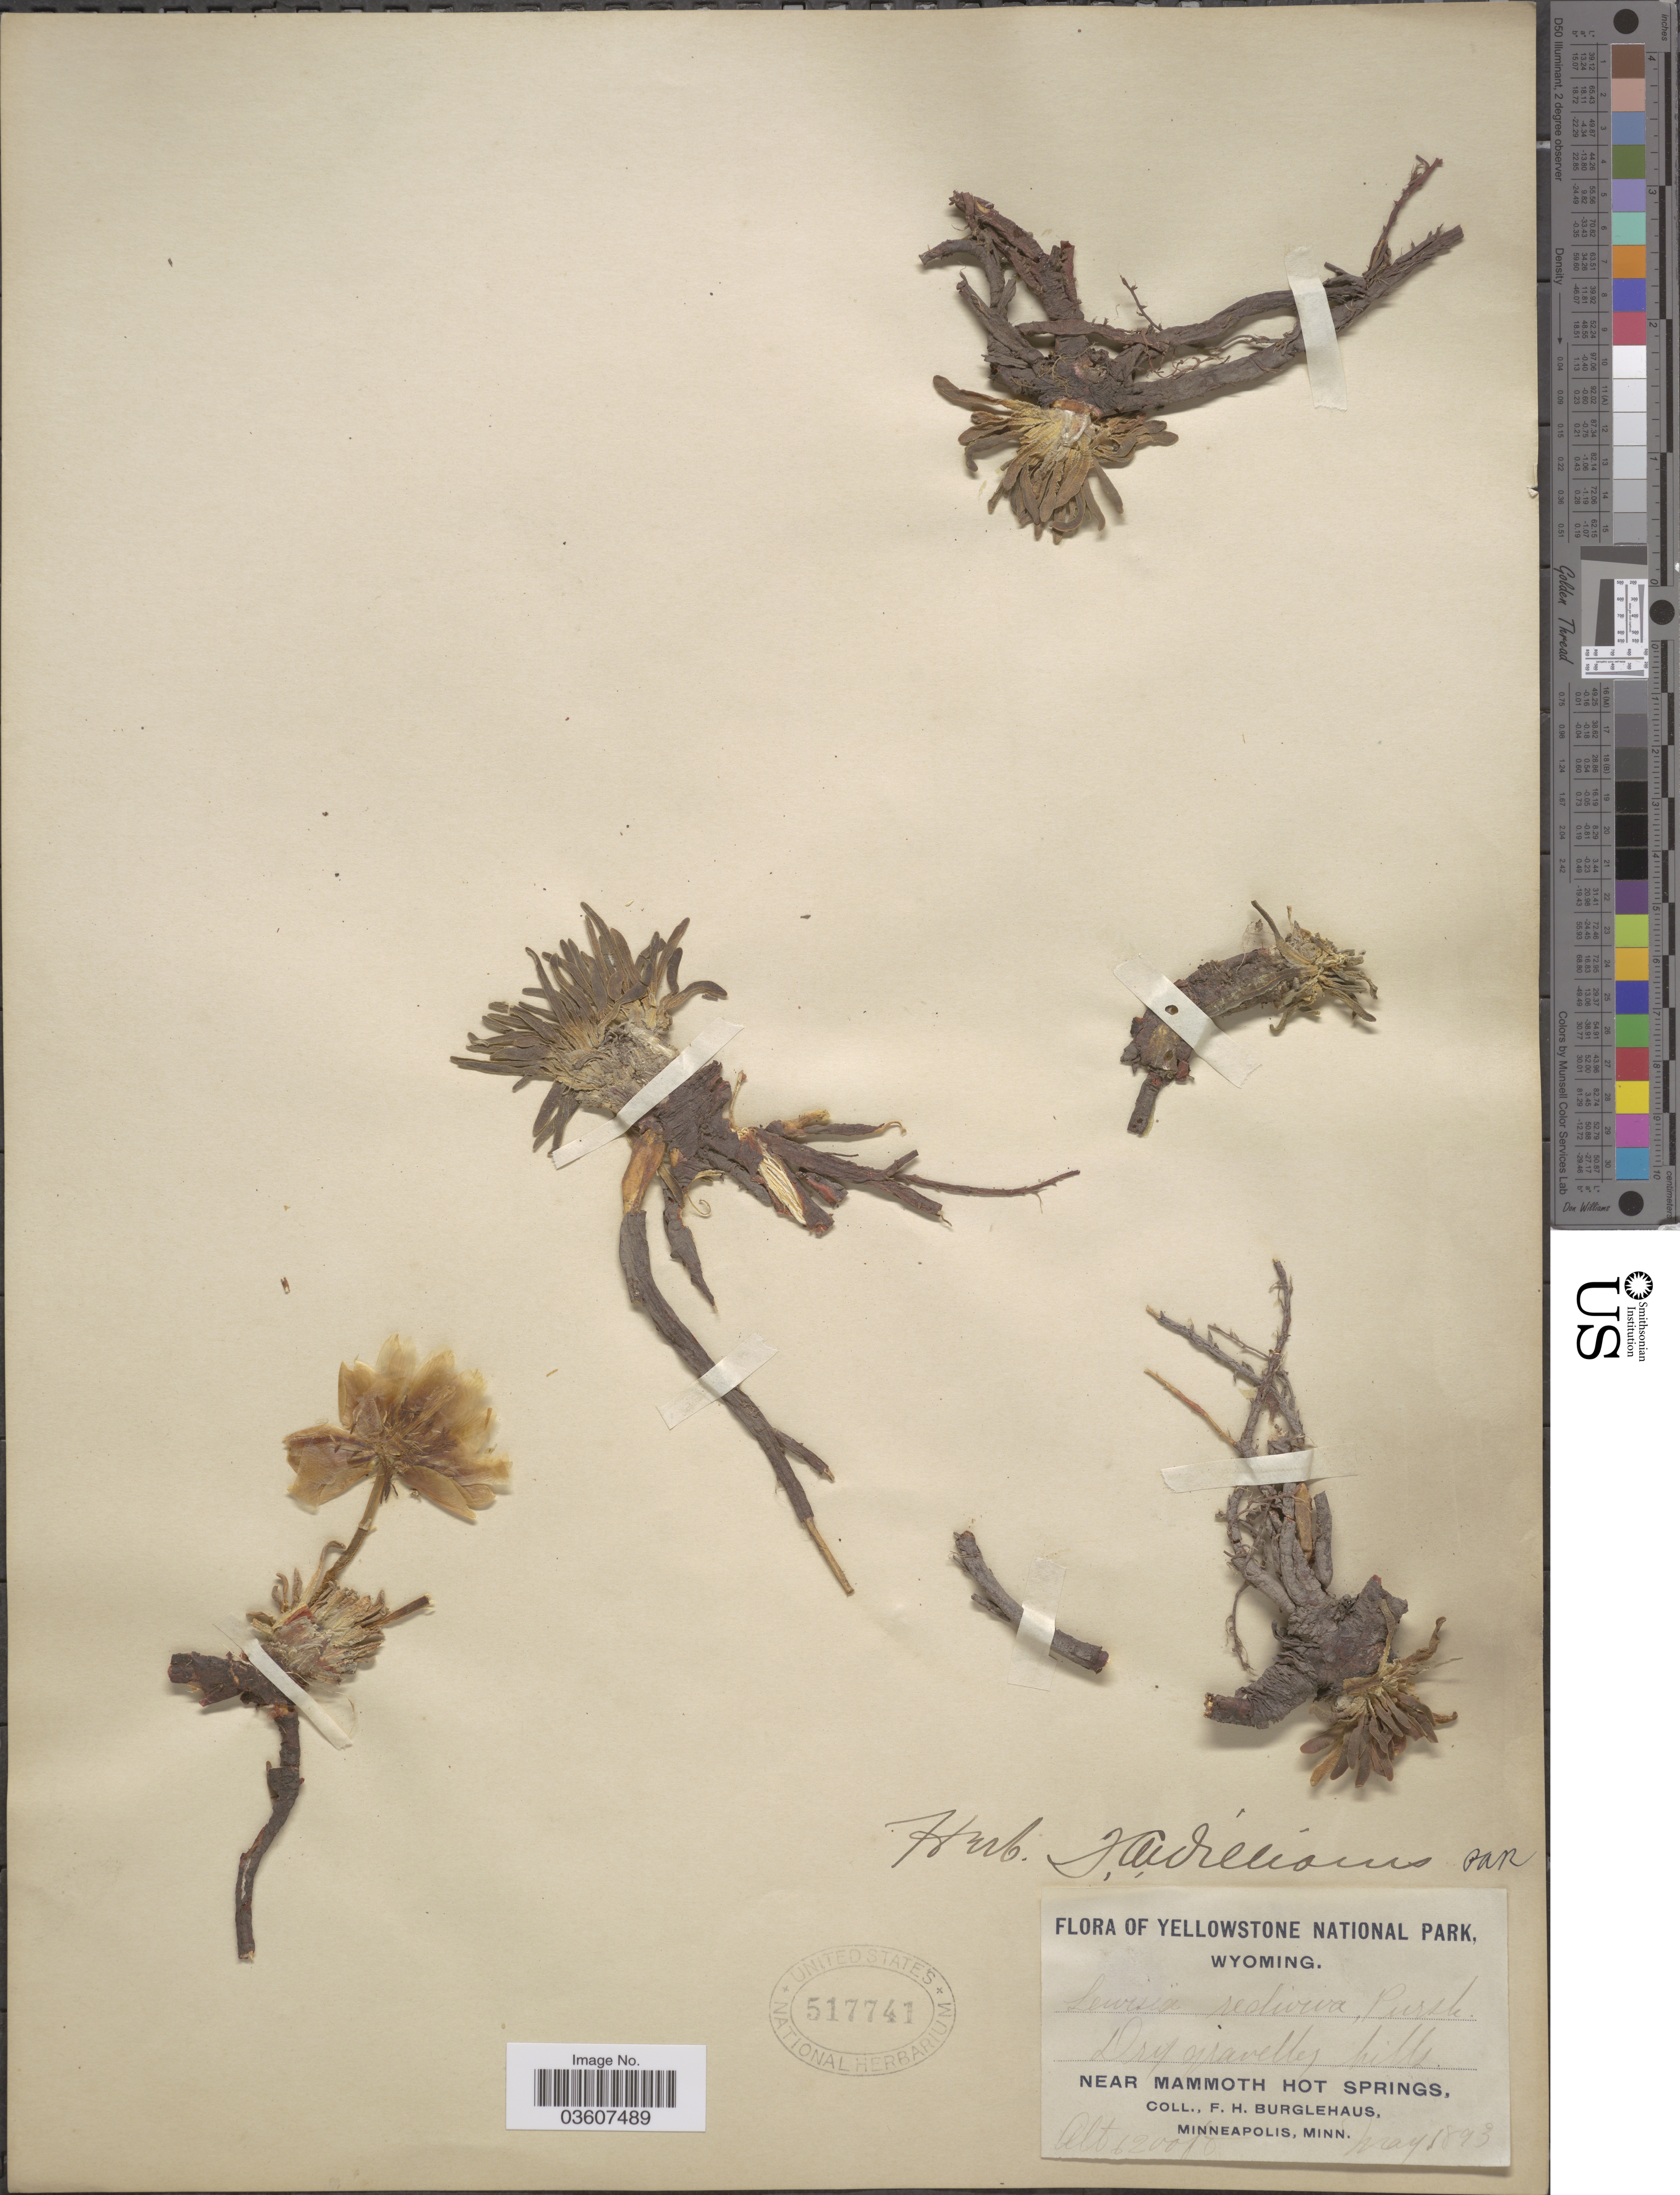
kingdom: Plantae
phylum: Tracheophyta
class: Magnoliopsida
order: Caryophyllales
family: Montiaceae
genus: Lewisia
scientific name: Lewisia rediviva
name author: Pursh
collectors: F. Burglehaus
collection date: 1893-05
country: United States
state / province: Wyoming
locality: Yellowstone National Park. Near Mammoth Hot Springs.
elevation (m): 1890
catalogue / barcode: US 517741